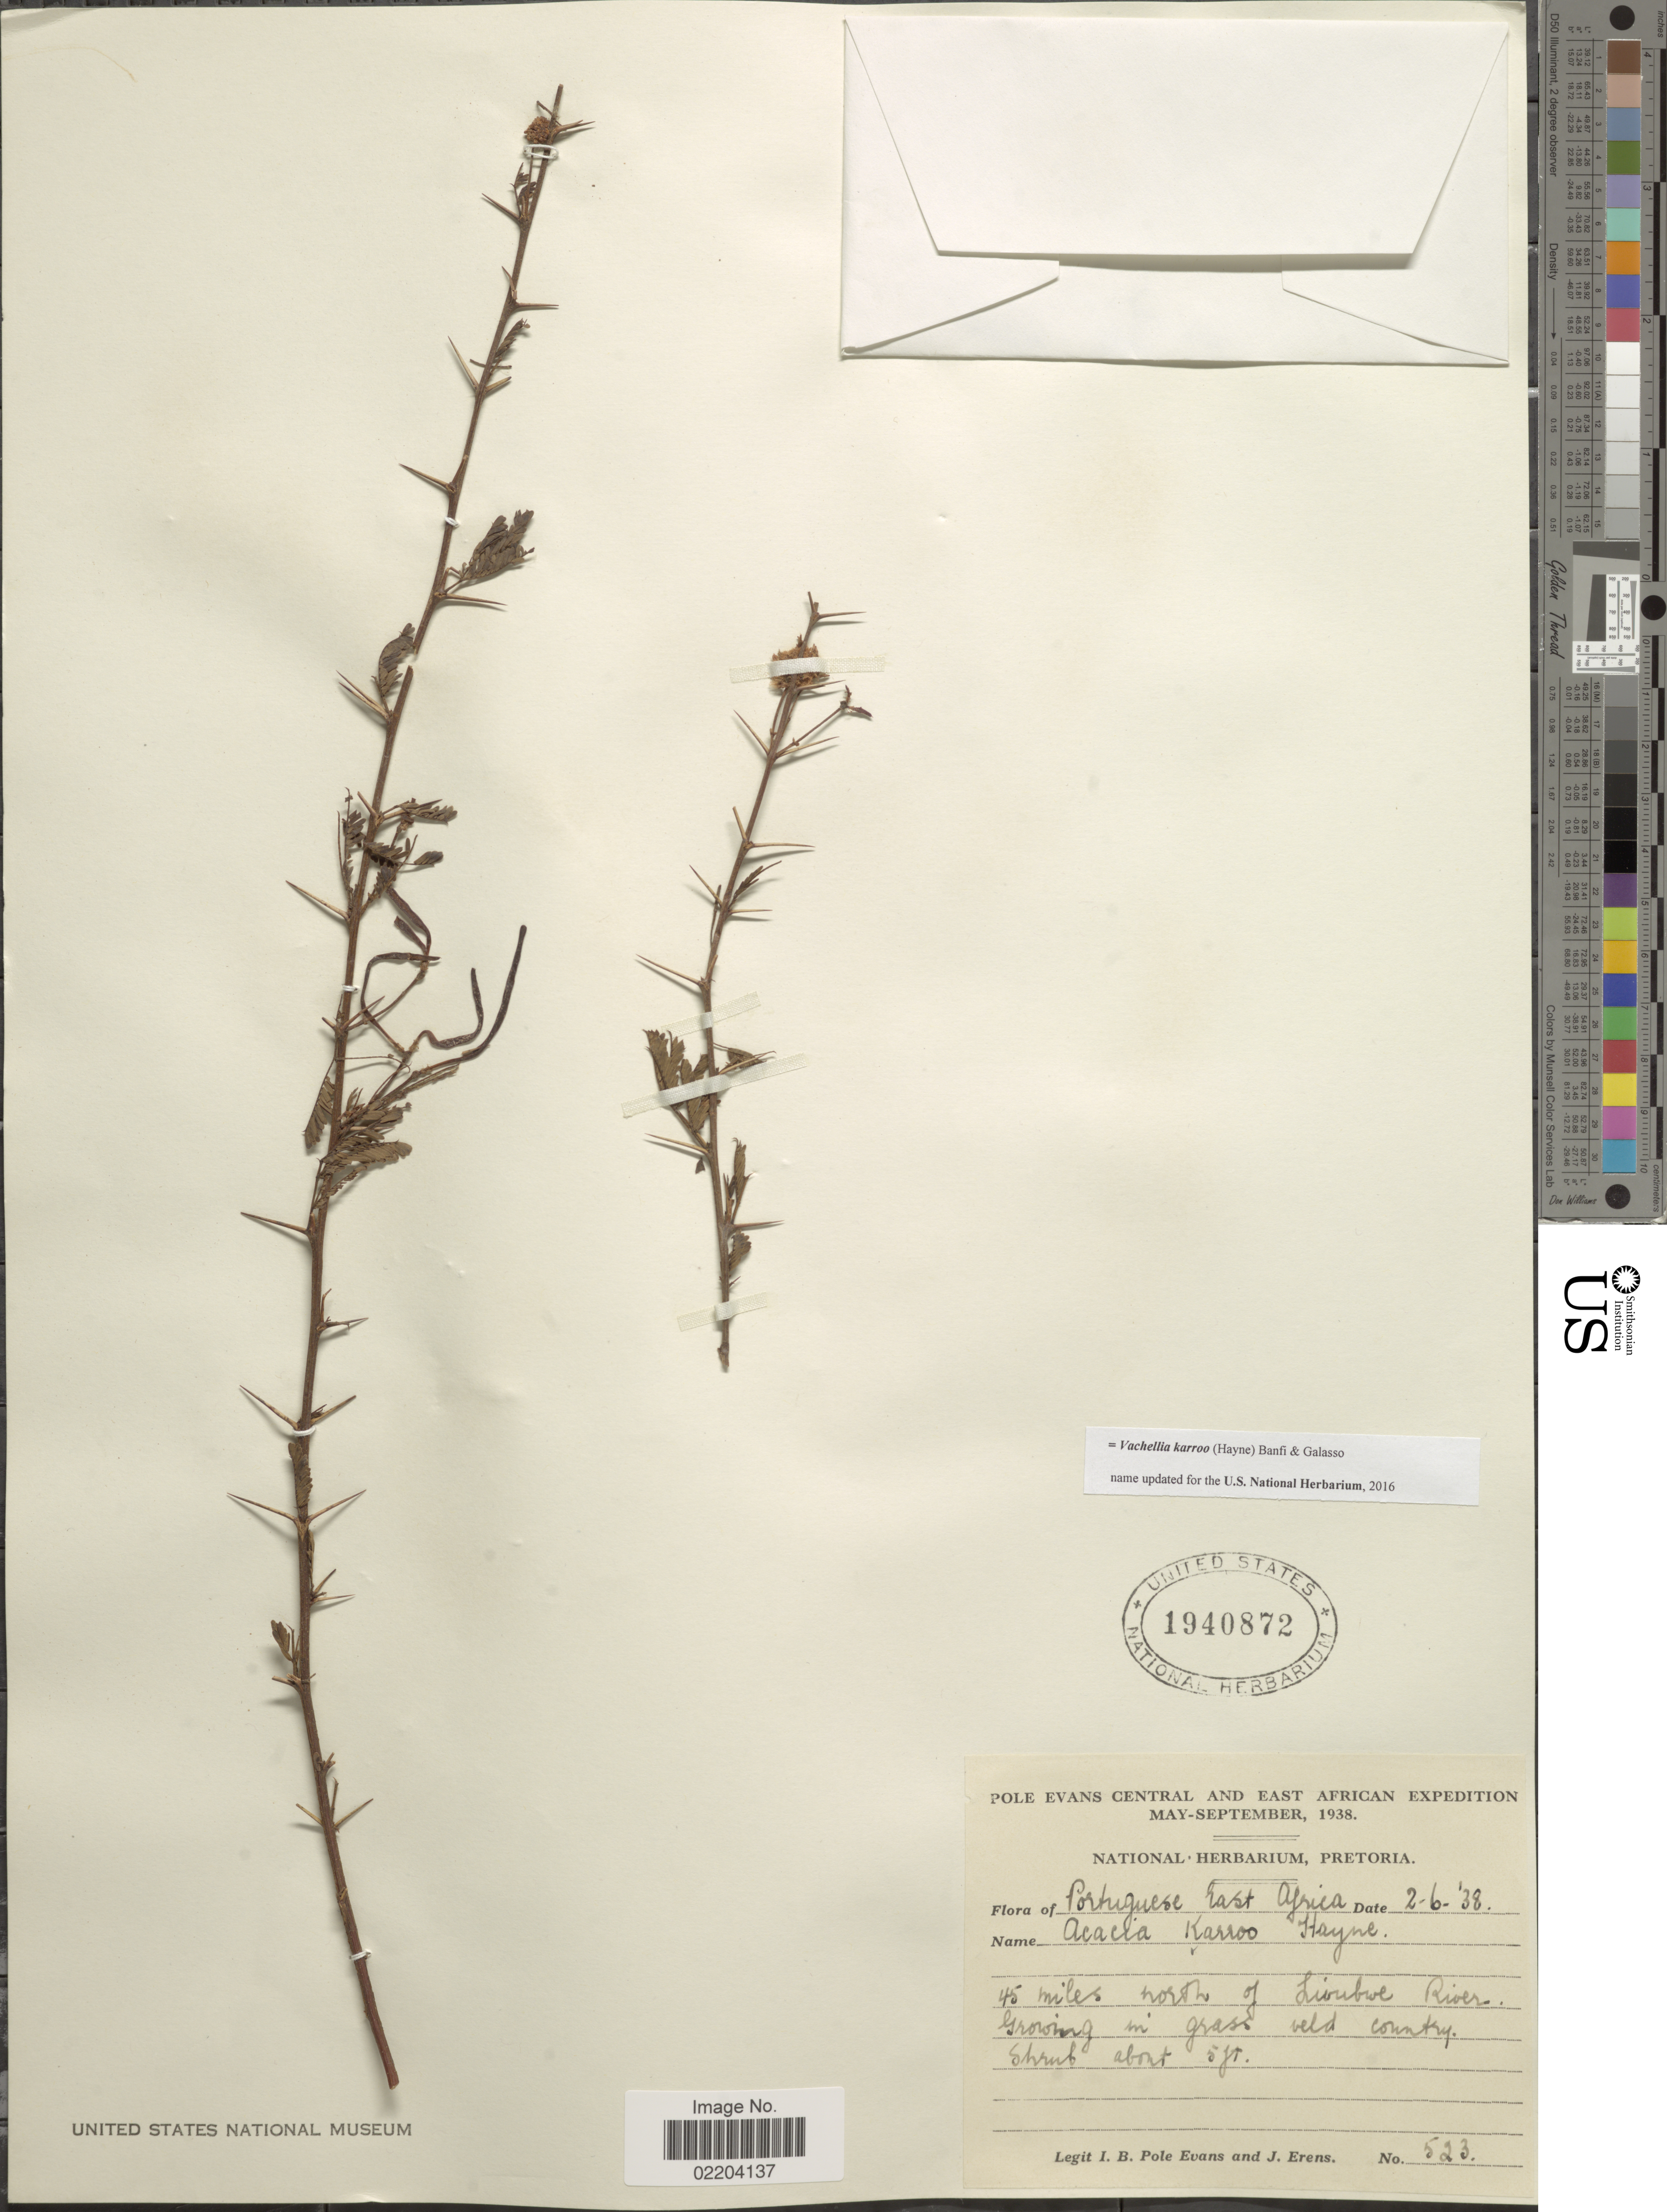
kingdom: Plantae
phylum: Tracheophyta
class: Magnoliopsida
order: Fabales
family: Fabaceae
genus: Vachellia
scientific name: Vachellia karroo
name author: (Hayne) Banfi & Galasso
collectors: I. B. Pole-Evans & J. Erens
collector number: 523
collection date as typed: Transcribed d/m/y: 2/6/38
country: Mozambique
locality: Portuguese East Africa. 45 miles north of Livubwe River.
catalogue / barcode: US 1940872